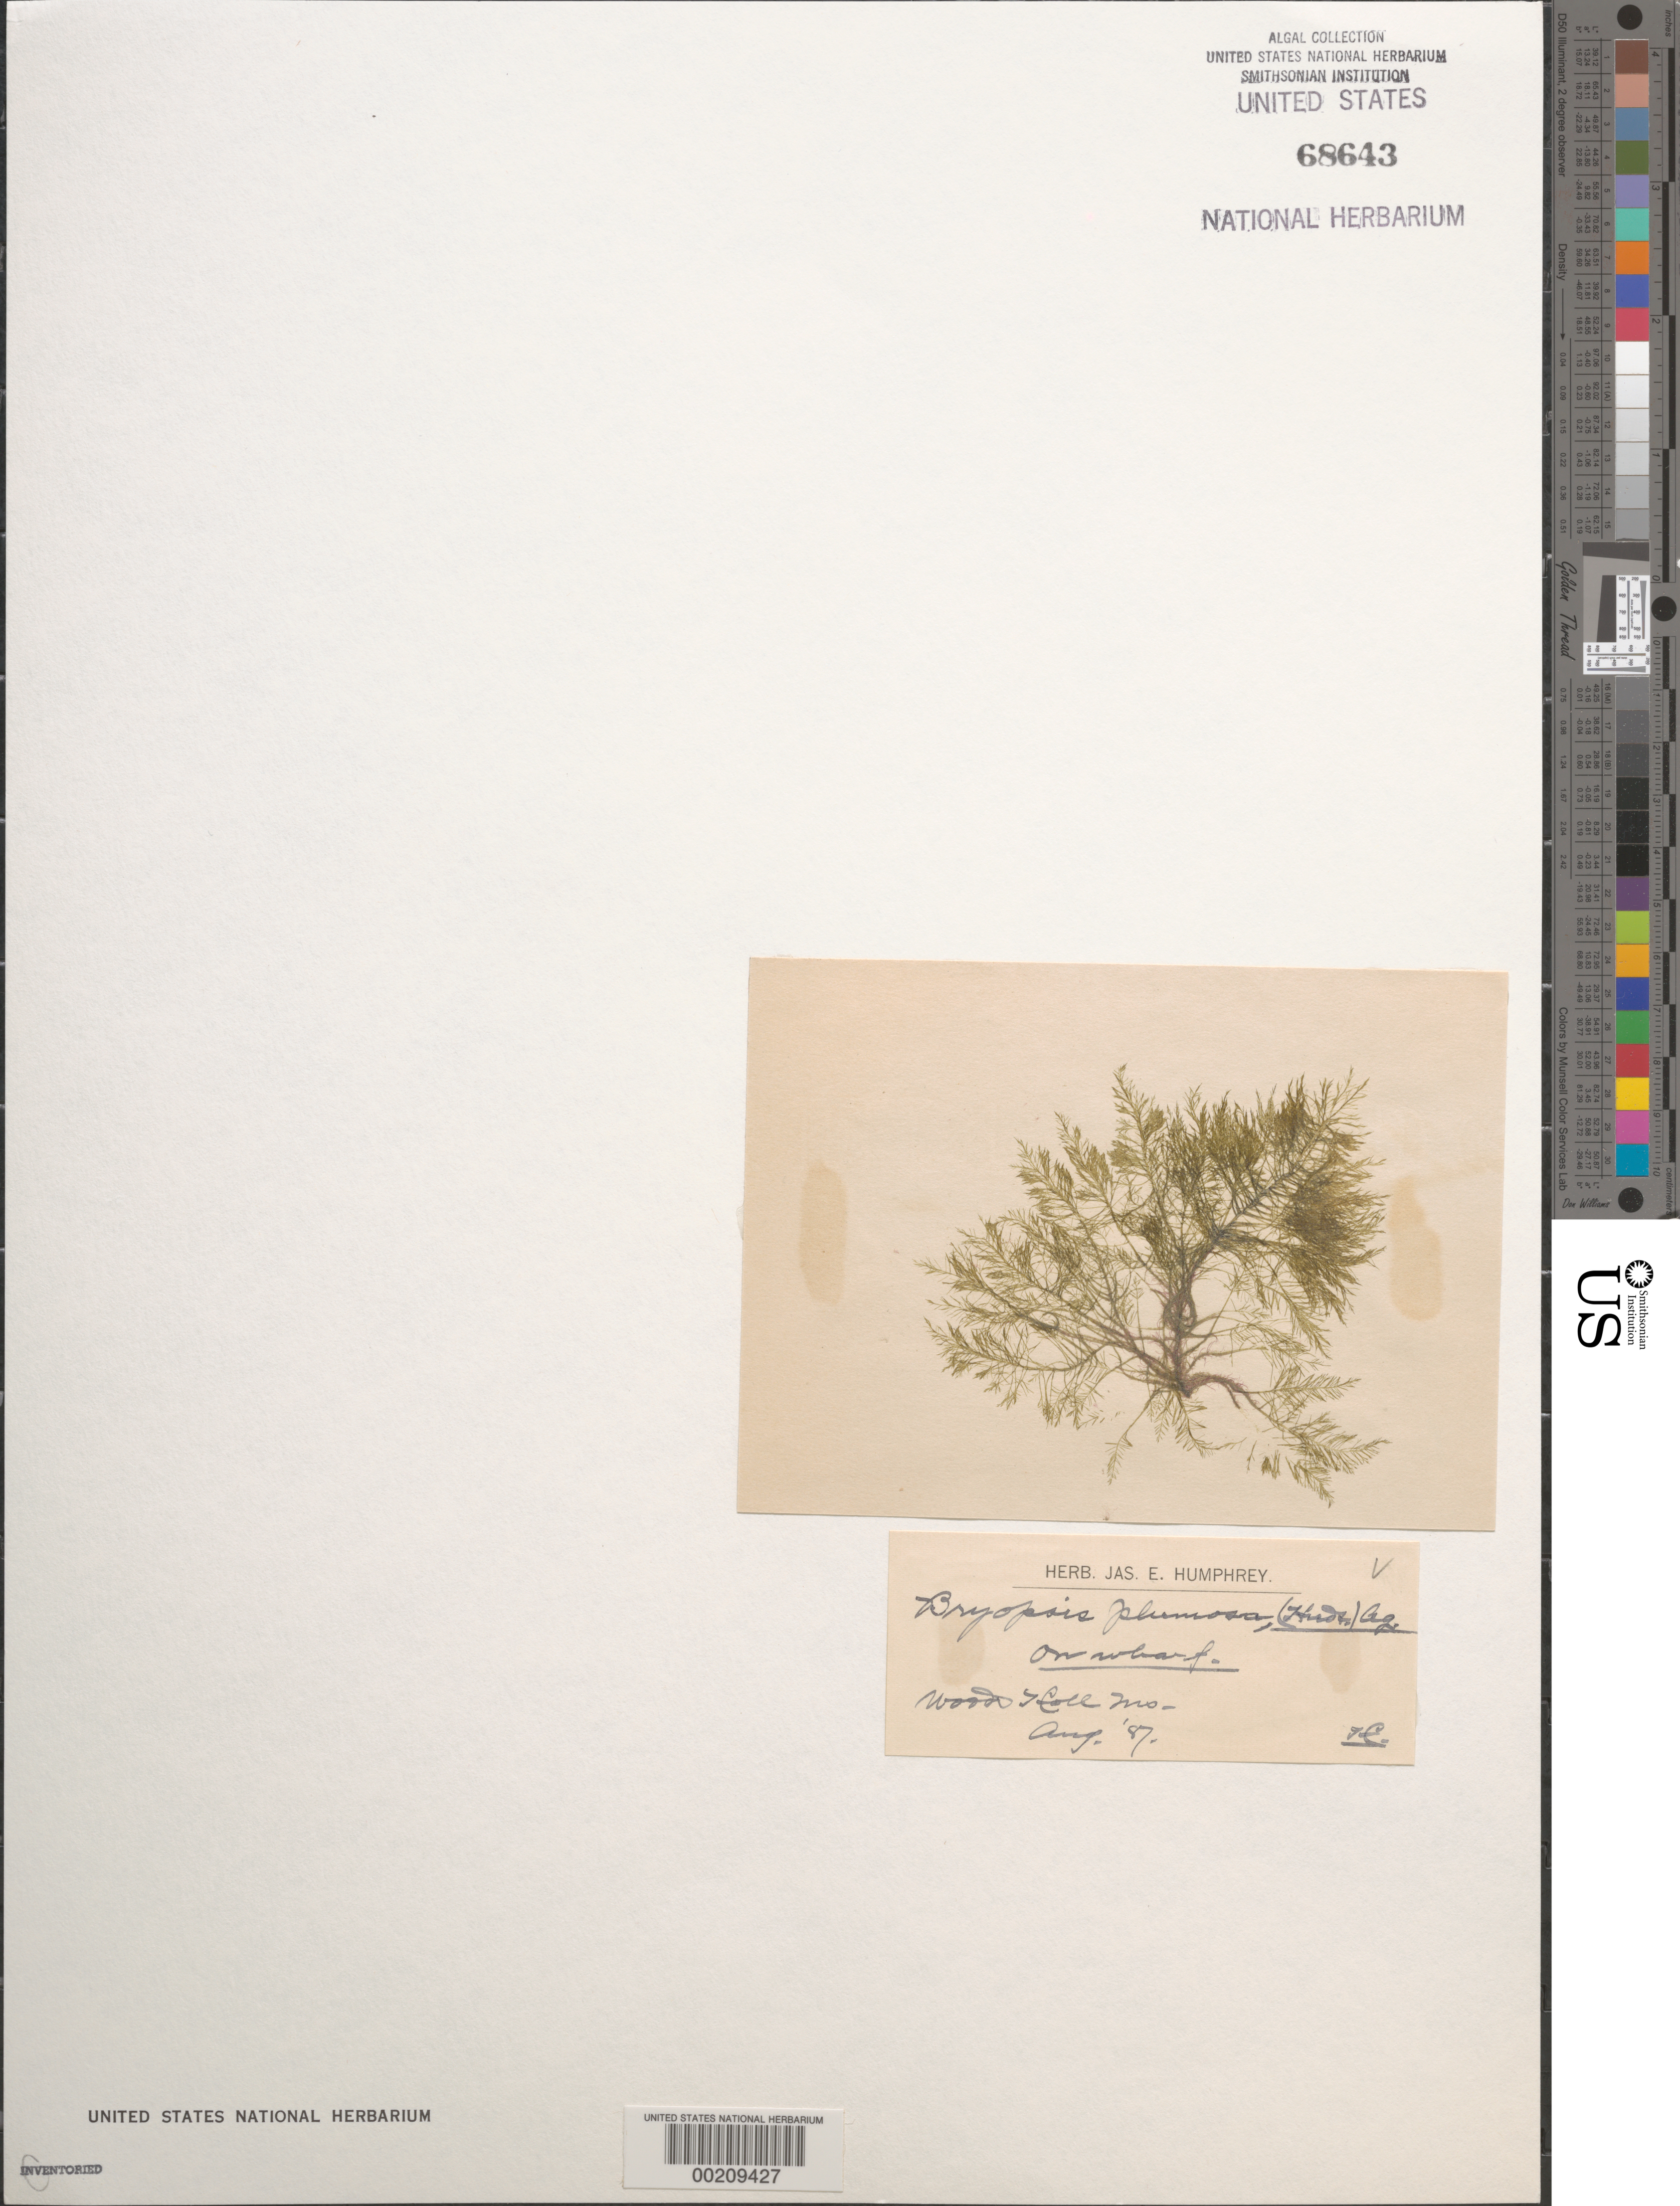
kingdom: Plantae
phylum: Chlorophyta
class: Ulvophyceae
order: Bryopsidales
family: Bryopsidaceae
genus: Bryopsis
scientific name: Bryopsis plumosa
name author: (Huds.) C. Agardh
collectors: J. Humphrey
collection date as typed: Aug 1887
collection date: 1887-08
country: United States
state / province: Massachusetts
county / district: Barnstable County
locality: Woods Hole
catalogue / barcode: US 68643